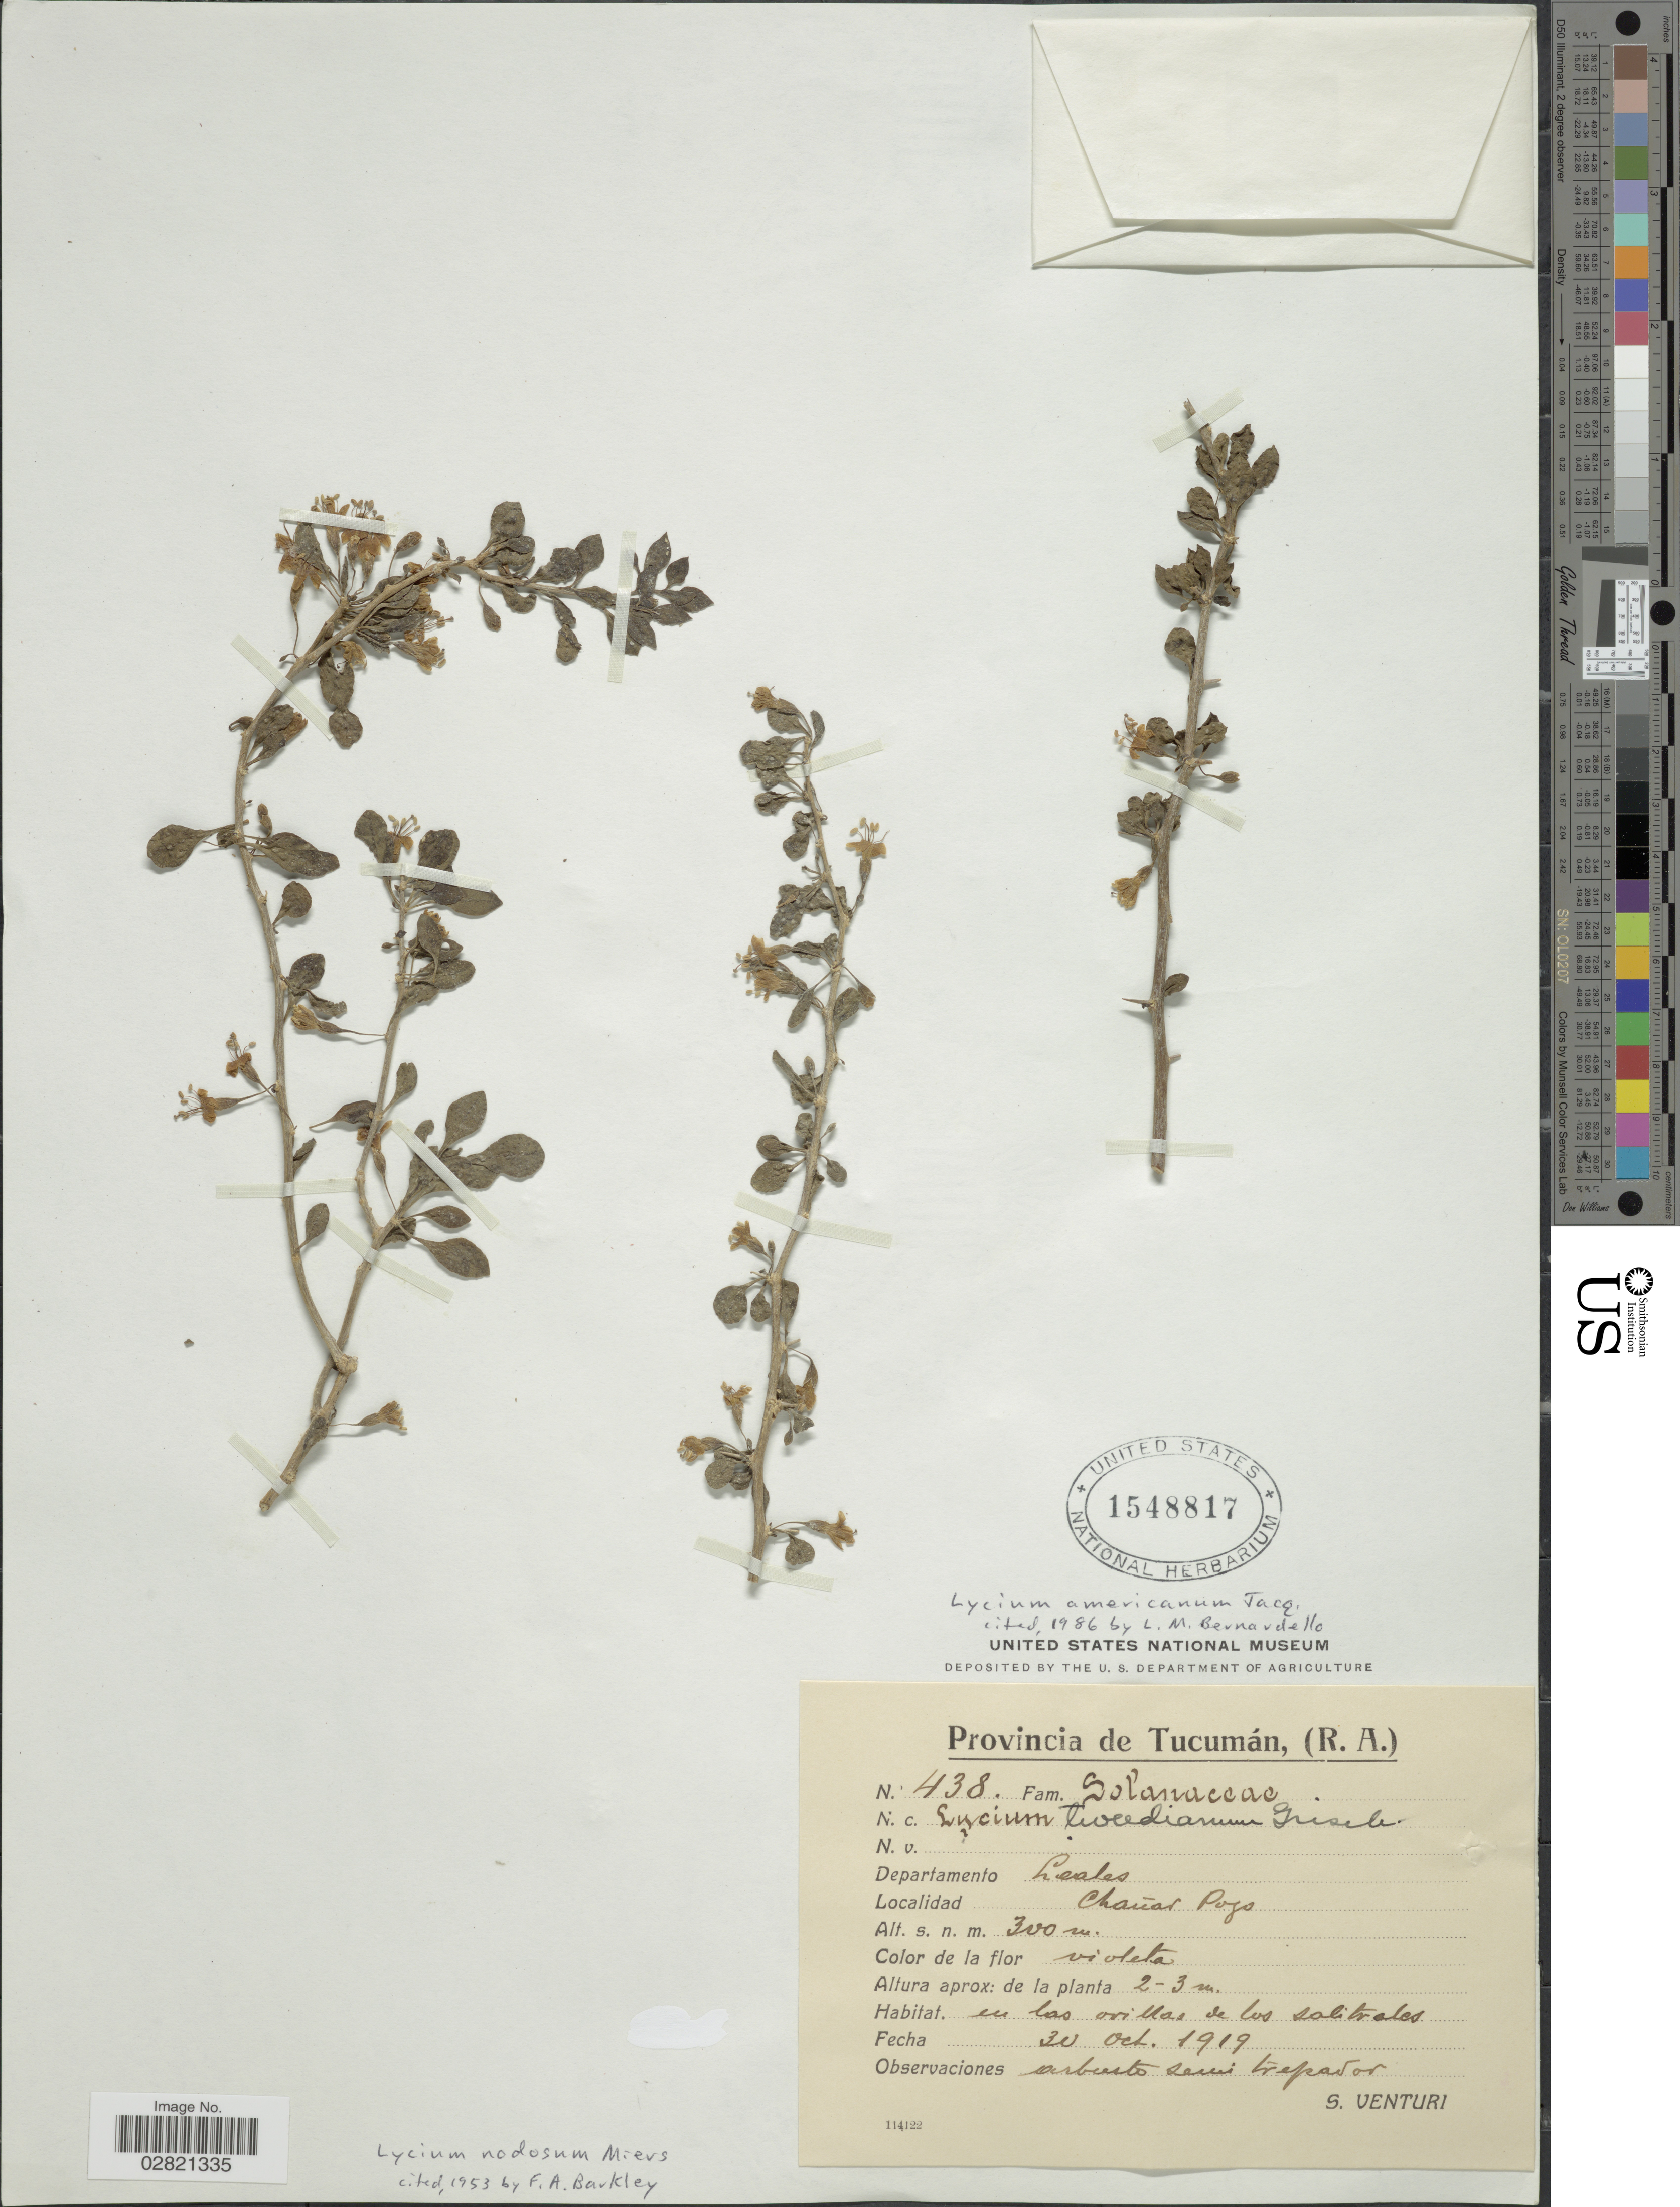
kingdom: Plantae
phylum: Tracheophyta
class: Magnoliopsida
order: Solanales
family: Solanaceae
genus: Lycium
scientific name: Lycium americanum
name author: Jacq.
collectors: S. Venturi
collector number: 438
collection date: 1919-10-30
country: Argentina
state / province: Tucuman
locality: Departamento Leales, Chañar Pozo.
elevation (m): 300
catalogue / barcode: US 1548817